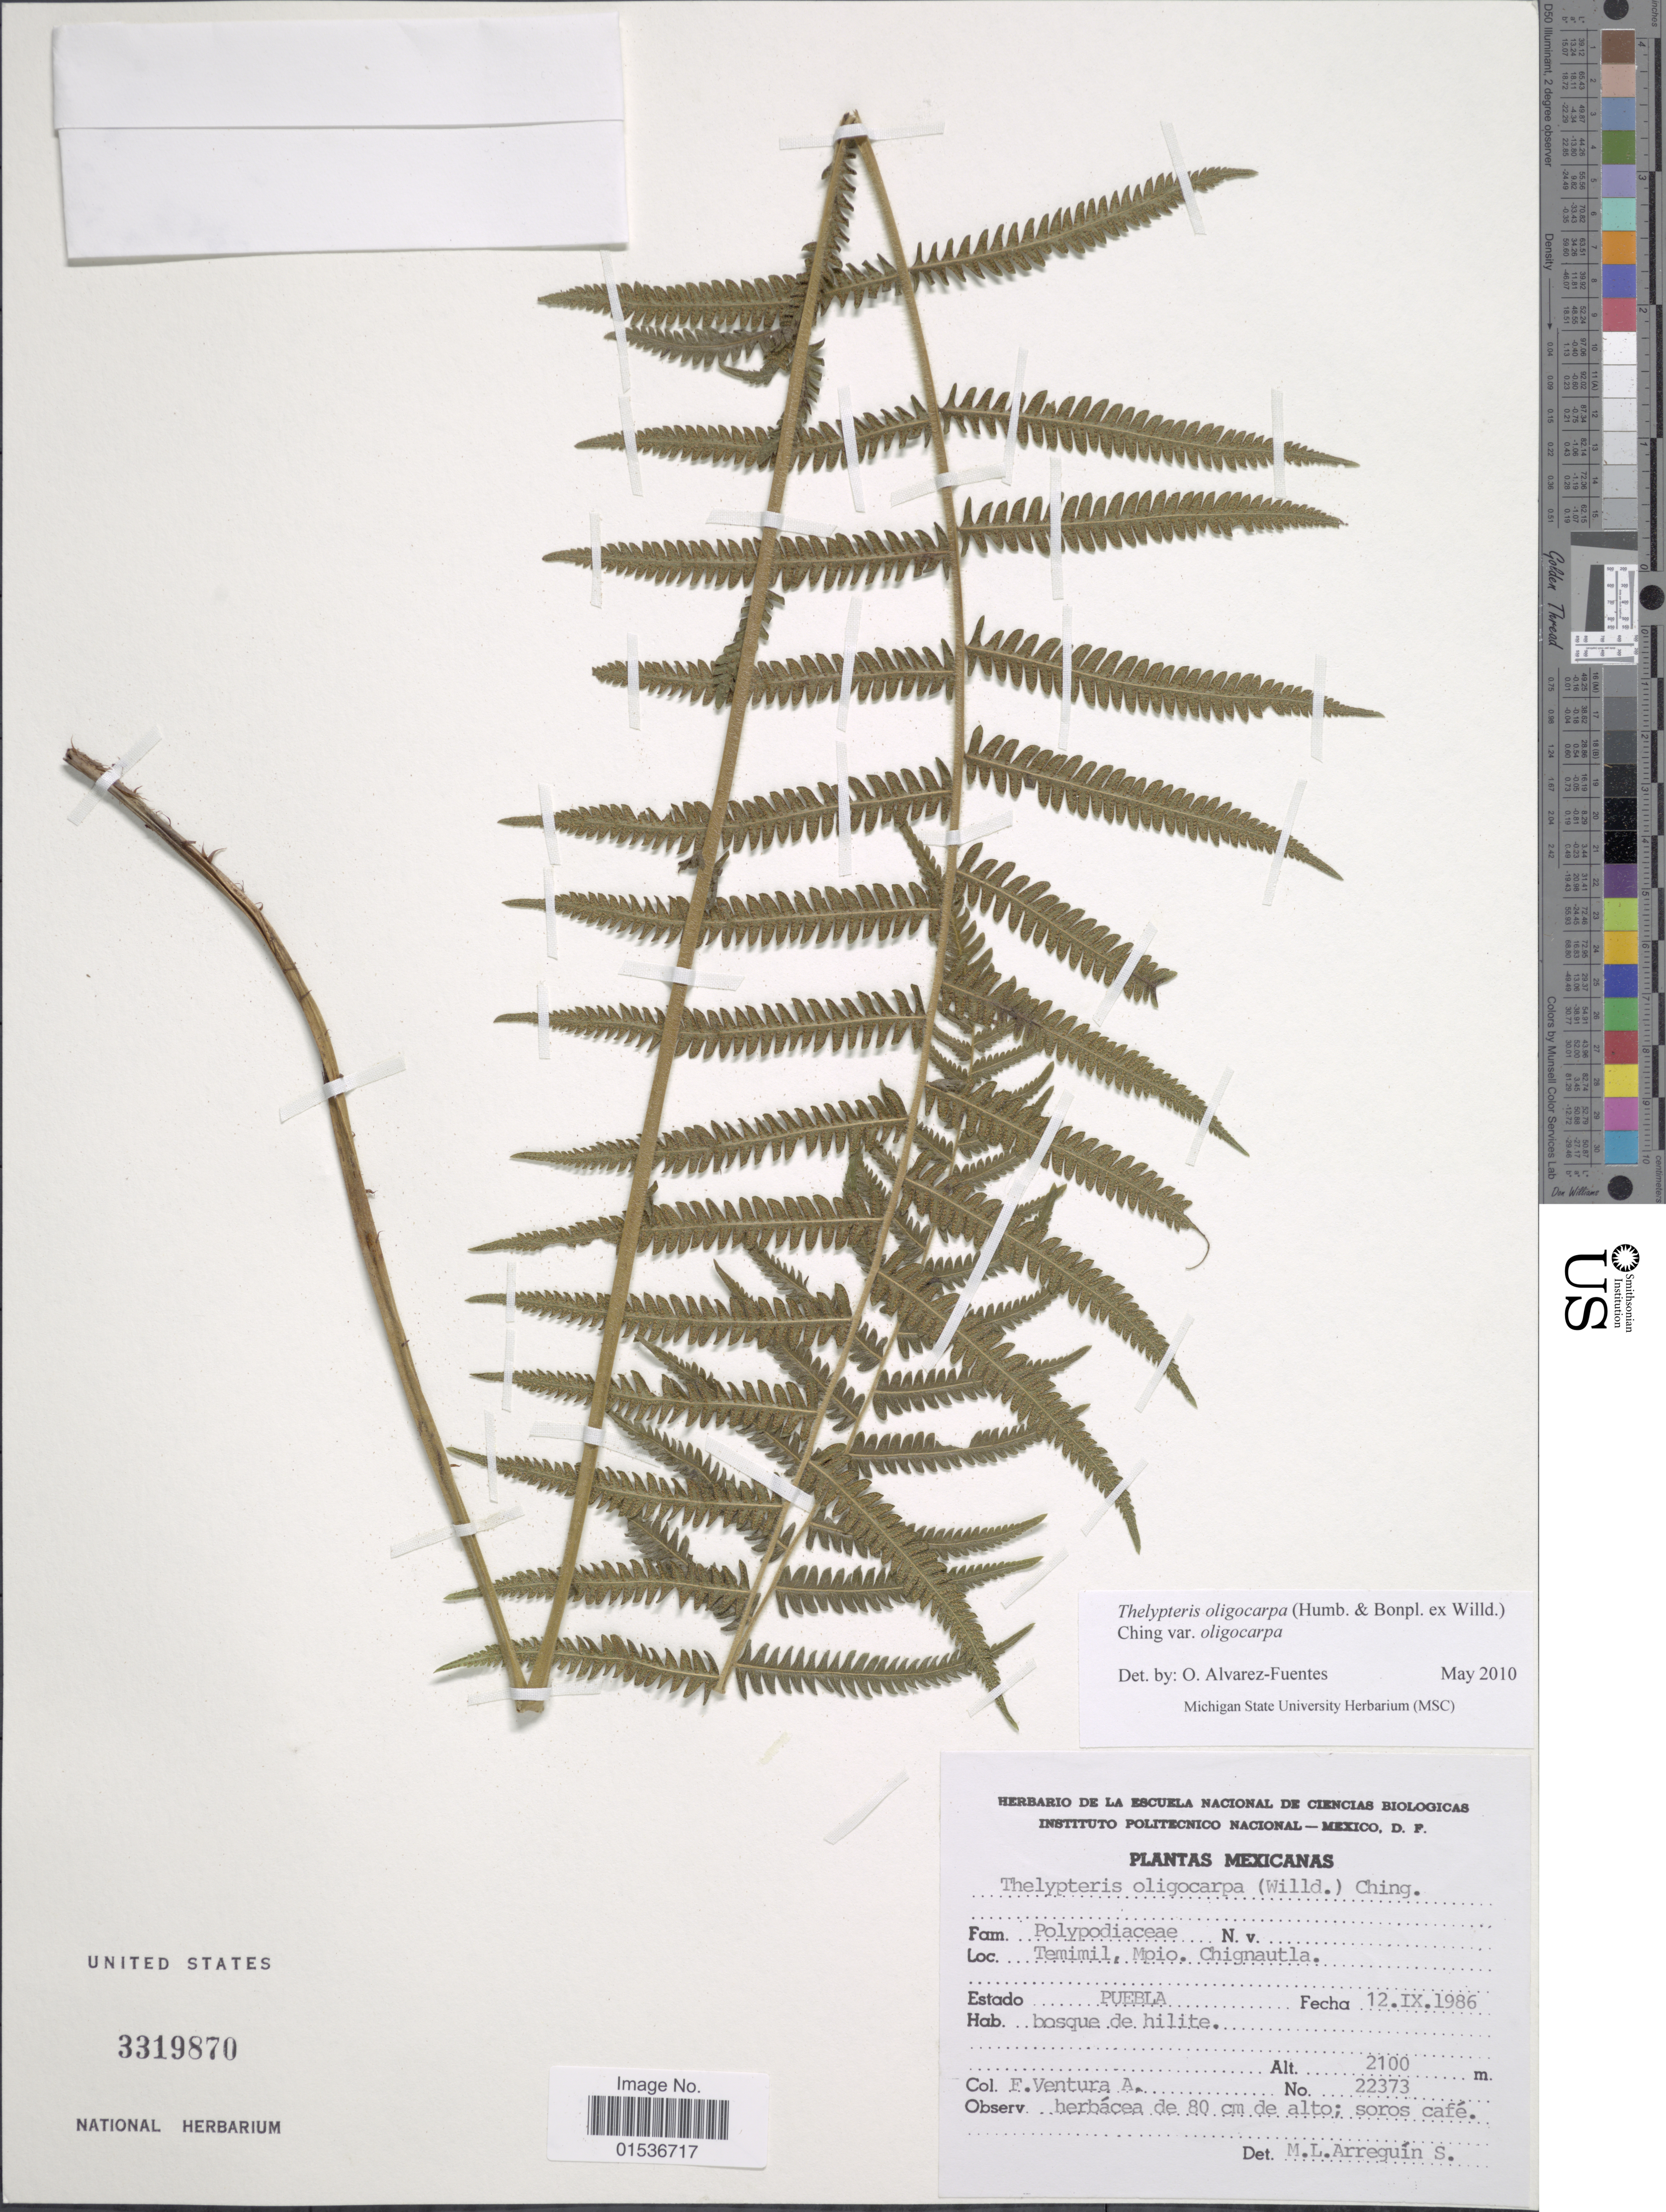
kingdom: Plantae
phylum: Tracheophyta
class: Polypodiopsida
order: Polypodiales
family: Thelypteridaceae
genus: Amauropelta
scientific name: Amauropelta oligocarpa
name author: (Humb. & Bonpl. ex Willd.) Pic. Serm.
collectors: F. Ventura A.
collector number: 22373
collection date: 1986-09-12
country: Mexico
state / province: Puebla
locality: Mexicanas, Temimil, Moio, Chignautla, Eastado Puebla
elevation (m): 2100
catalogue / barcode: US 3319870